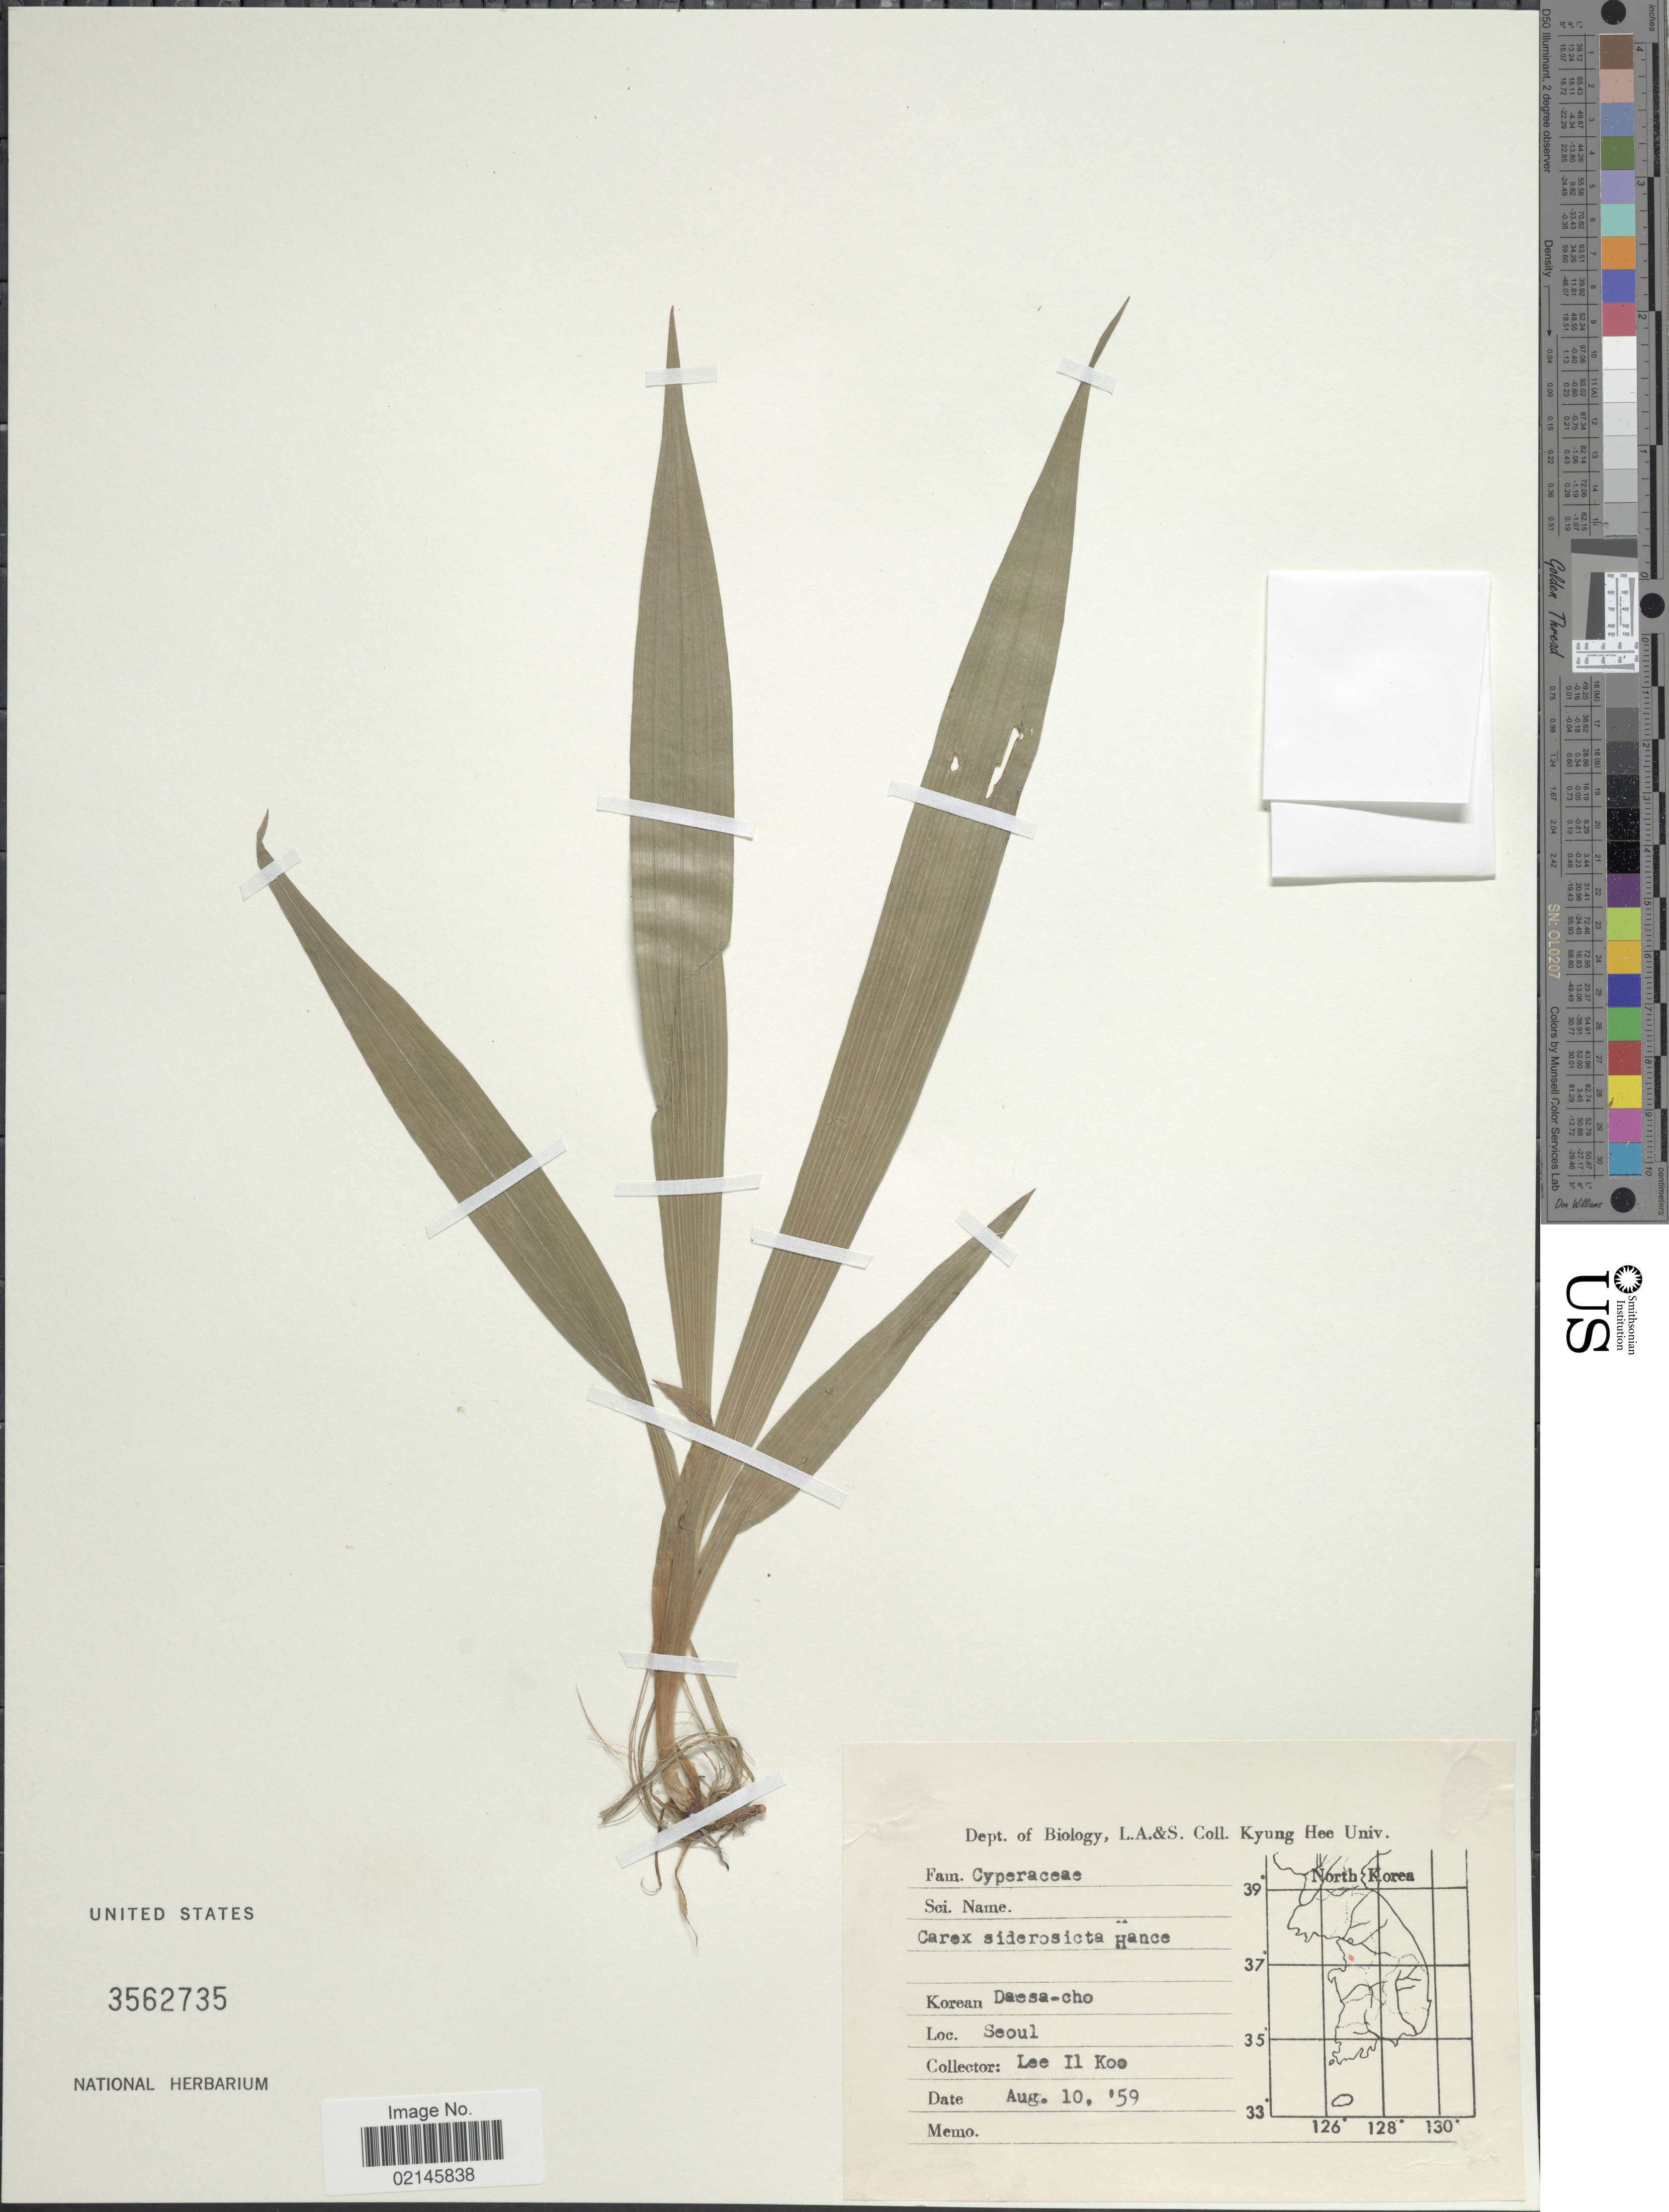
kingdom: Plantae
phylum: Tracheophyta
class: Liliopsida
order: Poales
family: Cyperaceae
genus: Carex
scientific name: Carex siderosticta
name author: Hance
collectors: Il-Ko Lee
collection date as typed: Transcribed d/m/y: 10/8/59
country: South Korea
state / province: Seoul Special City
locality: Seoul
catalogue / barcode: US 3562735